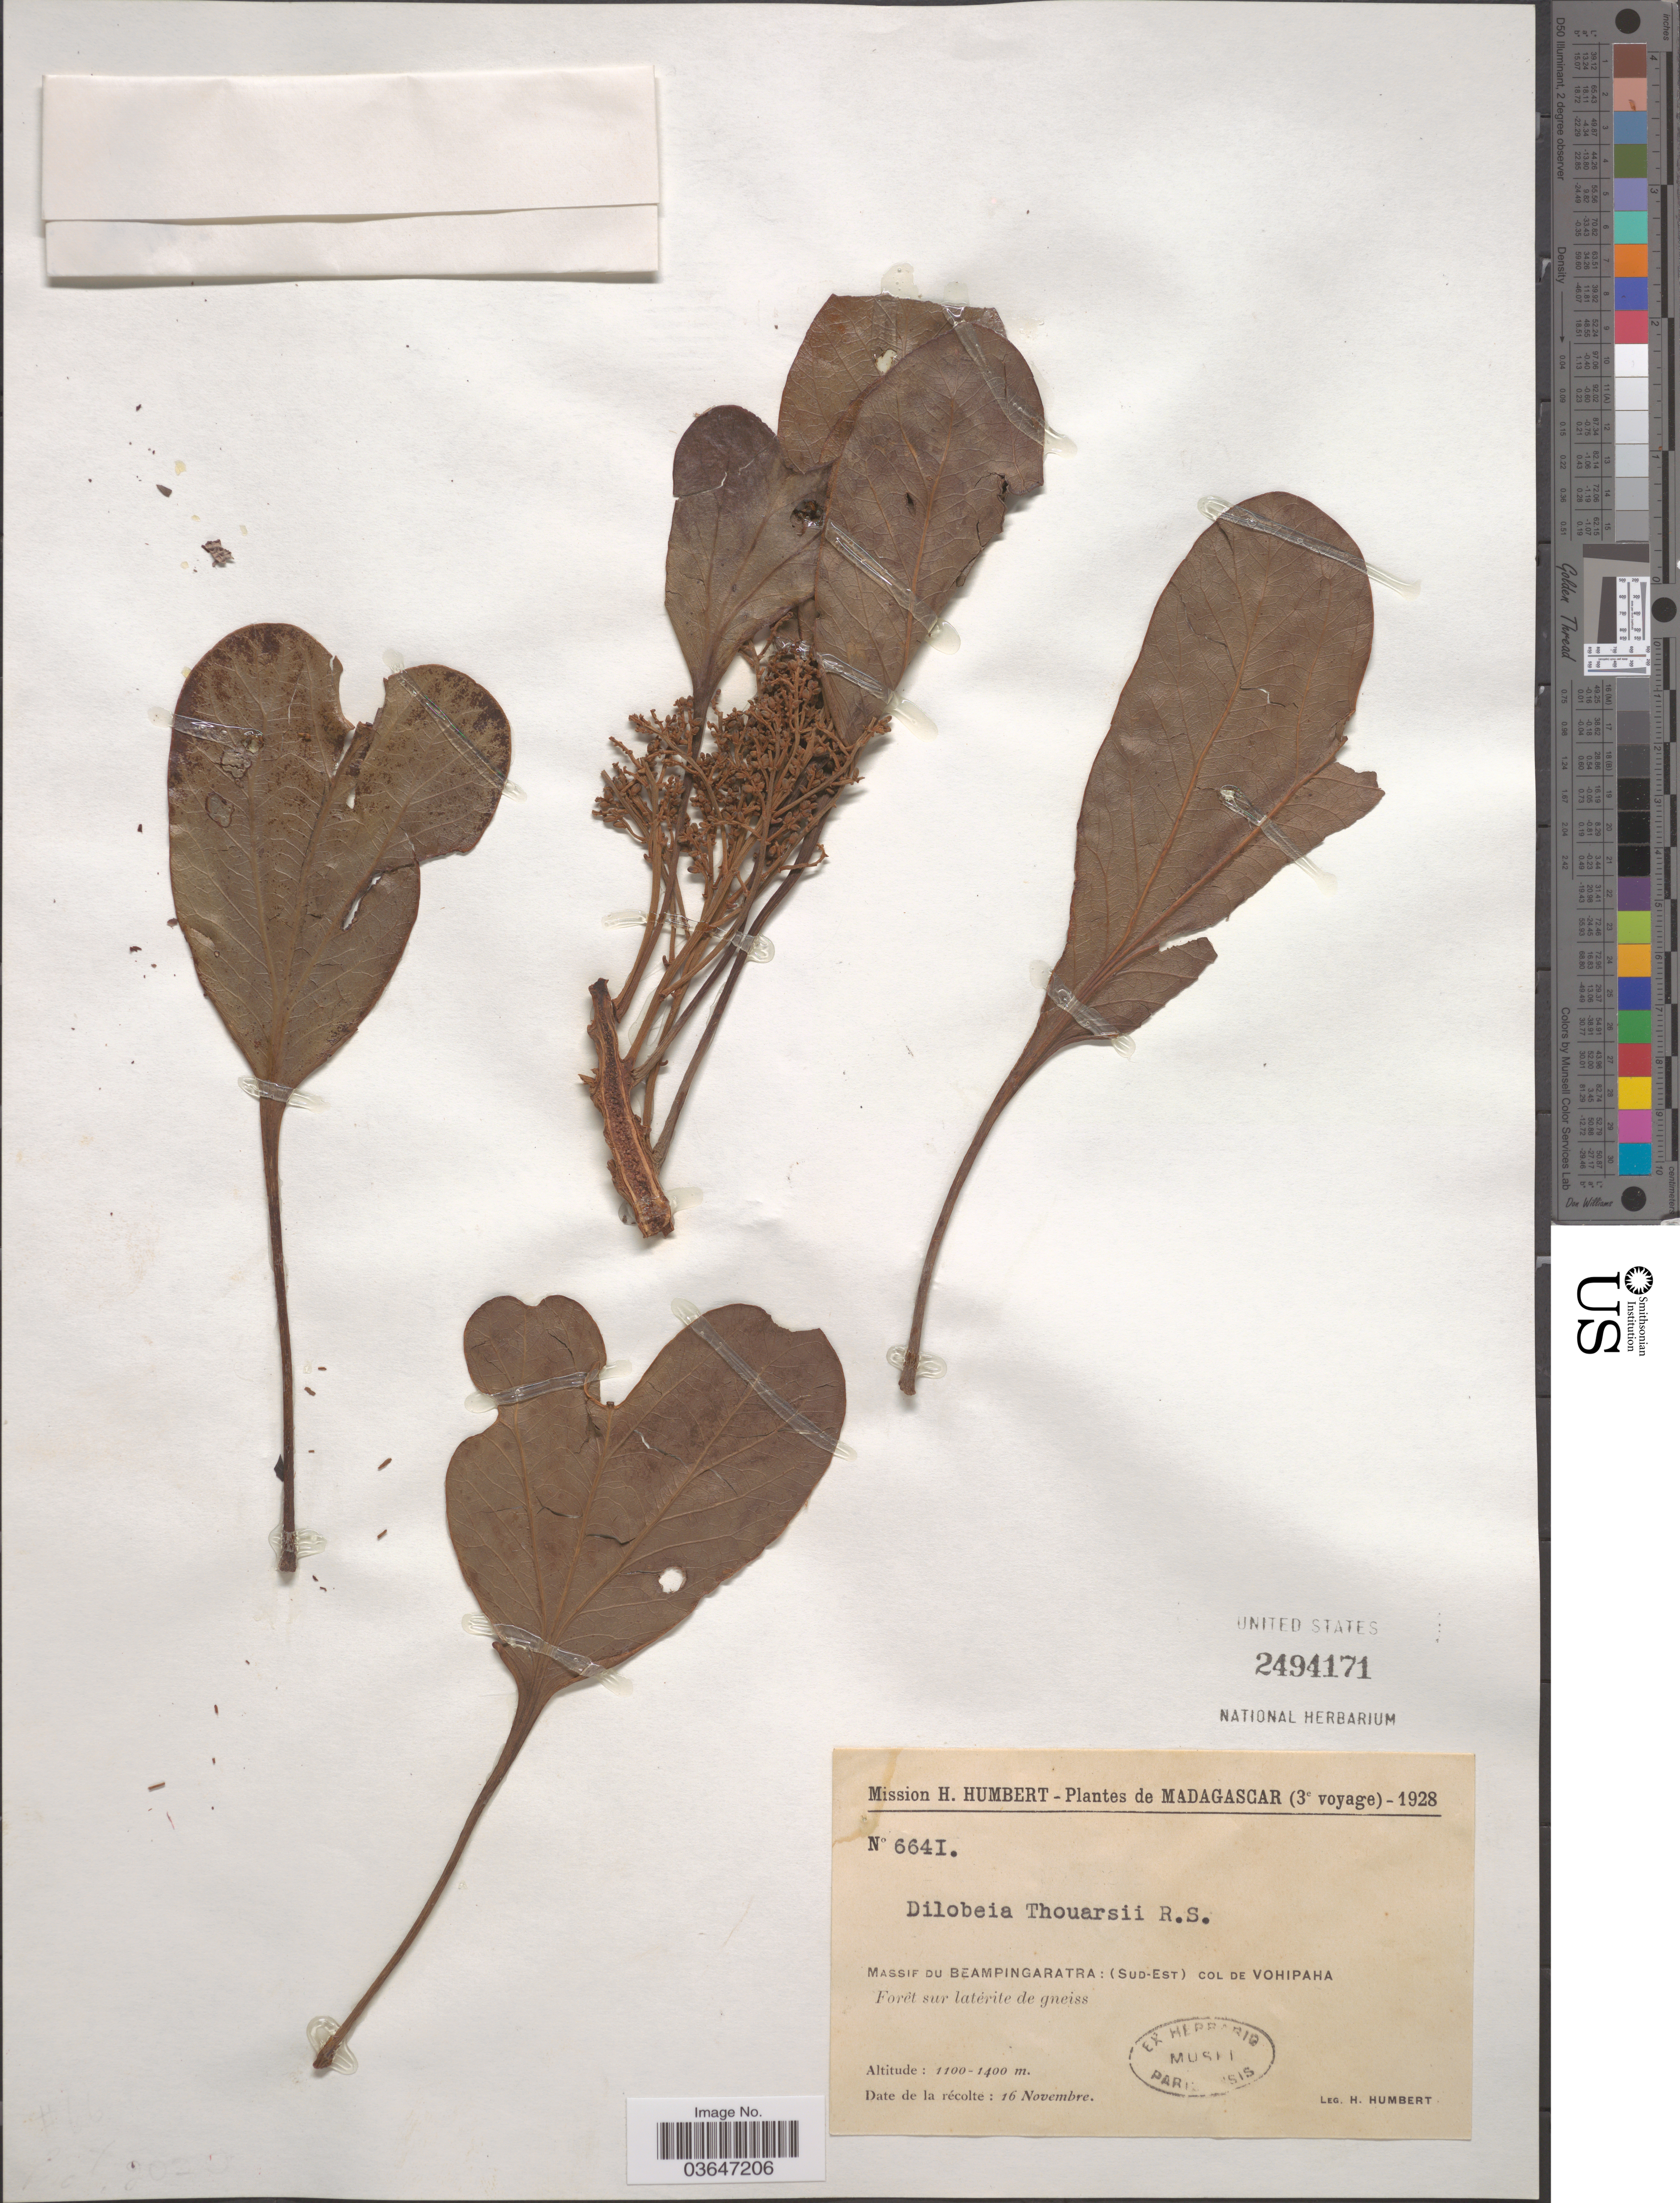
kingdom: Plantae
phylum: Tracheophyta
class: Magnoliopsida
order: Proteales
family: Proteaceae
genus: Dilobeia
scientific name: Dilobeia thouarsii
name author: Roem. & Schult.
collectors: H. Humbert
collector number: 6641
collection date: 1928-11-16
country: Madagascar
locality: Massif du Beampingaratra: (Sud-Est) col de Vohipaha. Forêt sur latérite de gneiss.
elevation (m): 1100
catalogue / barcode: US 2494171